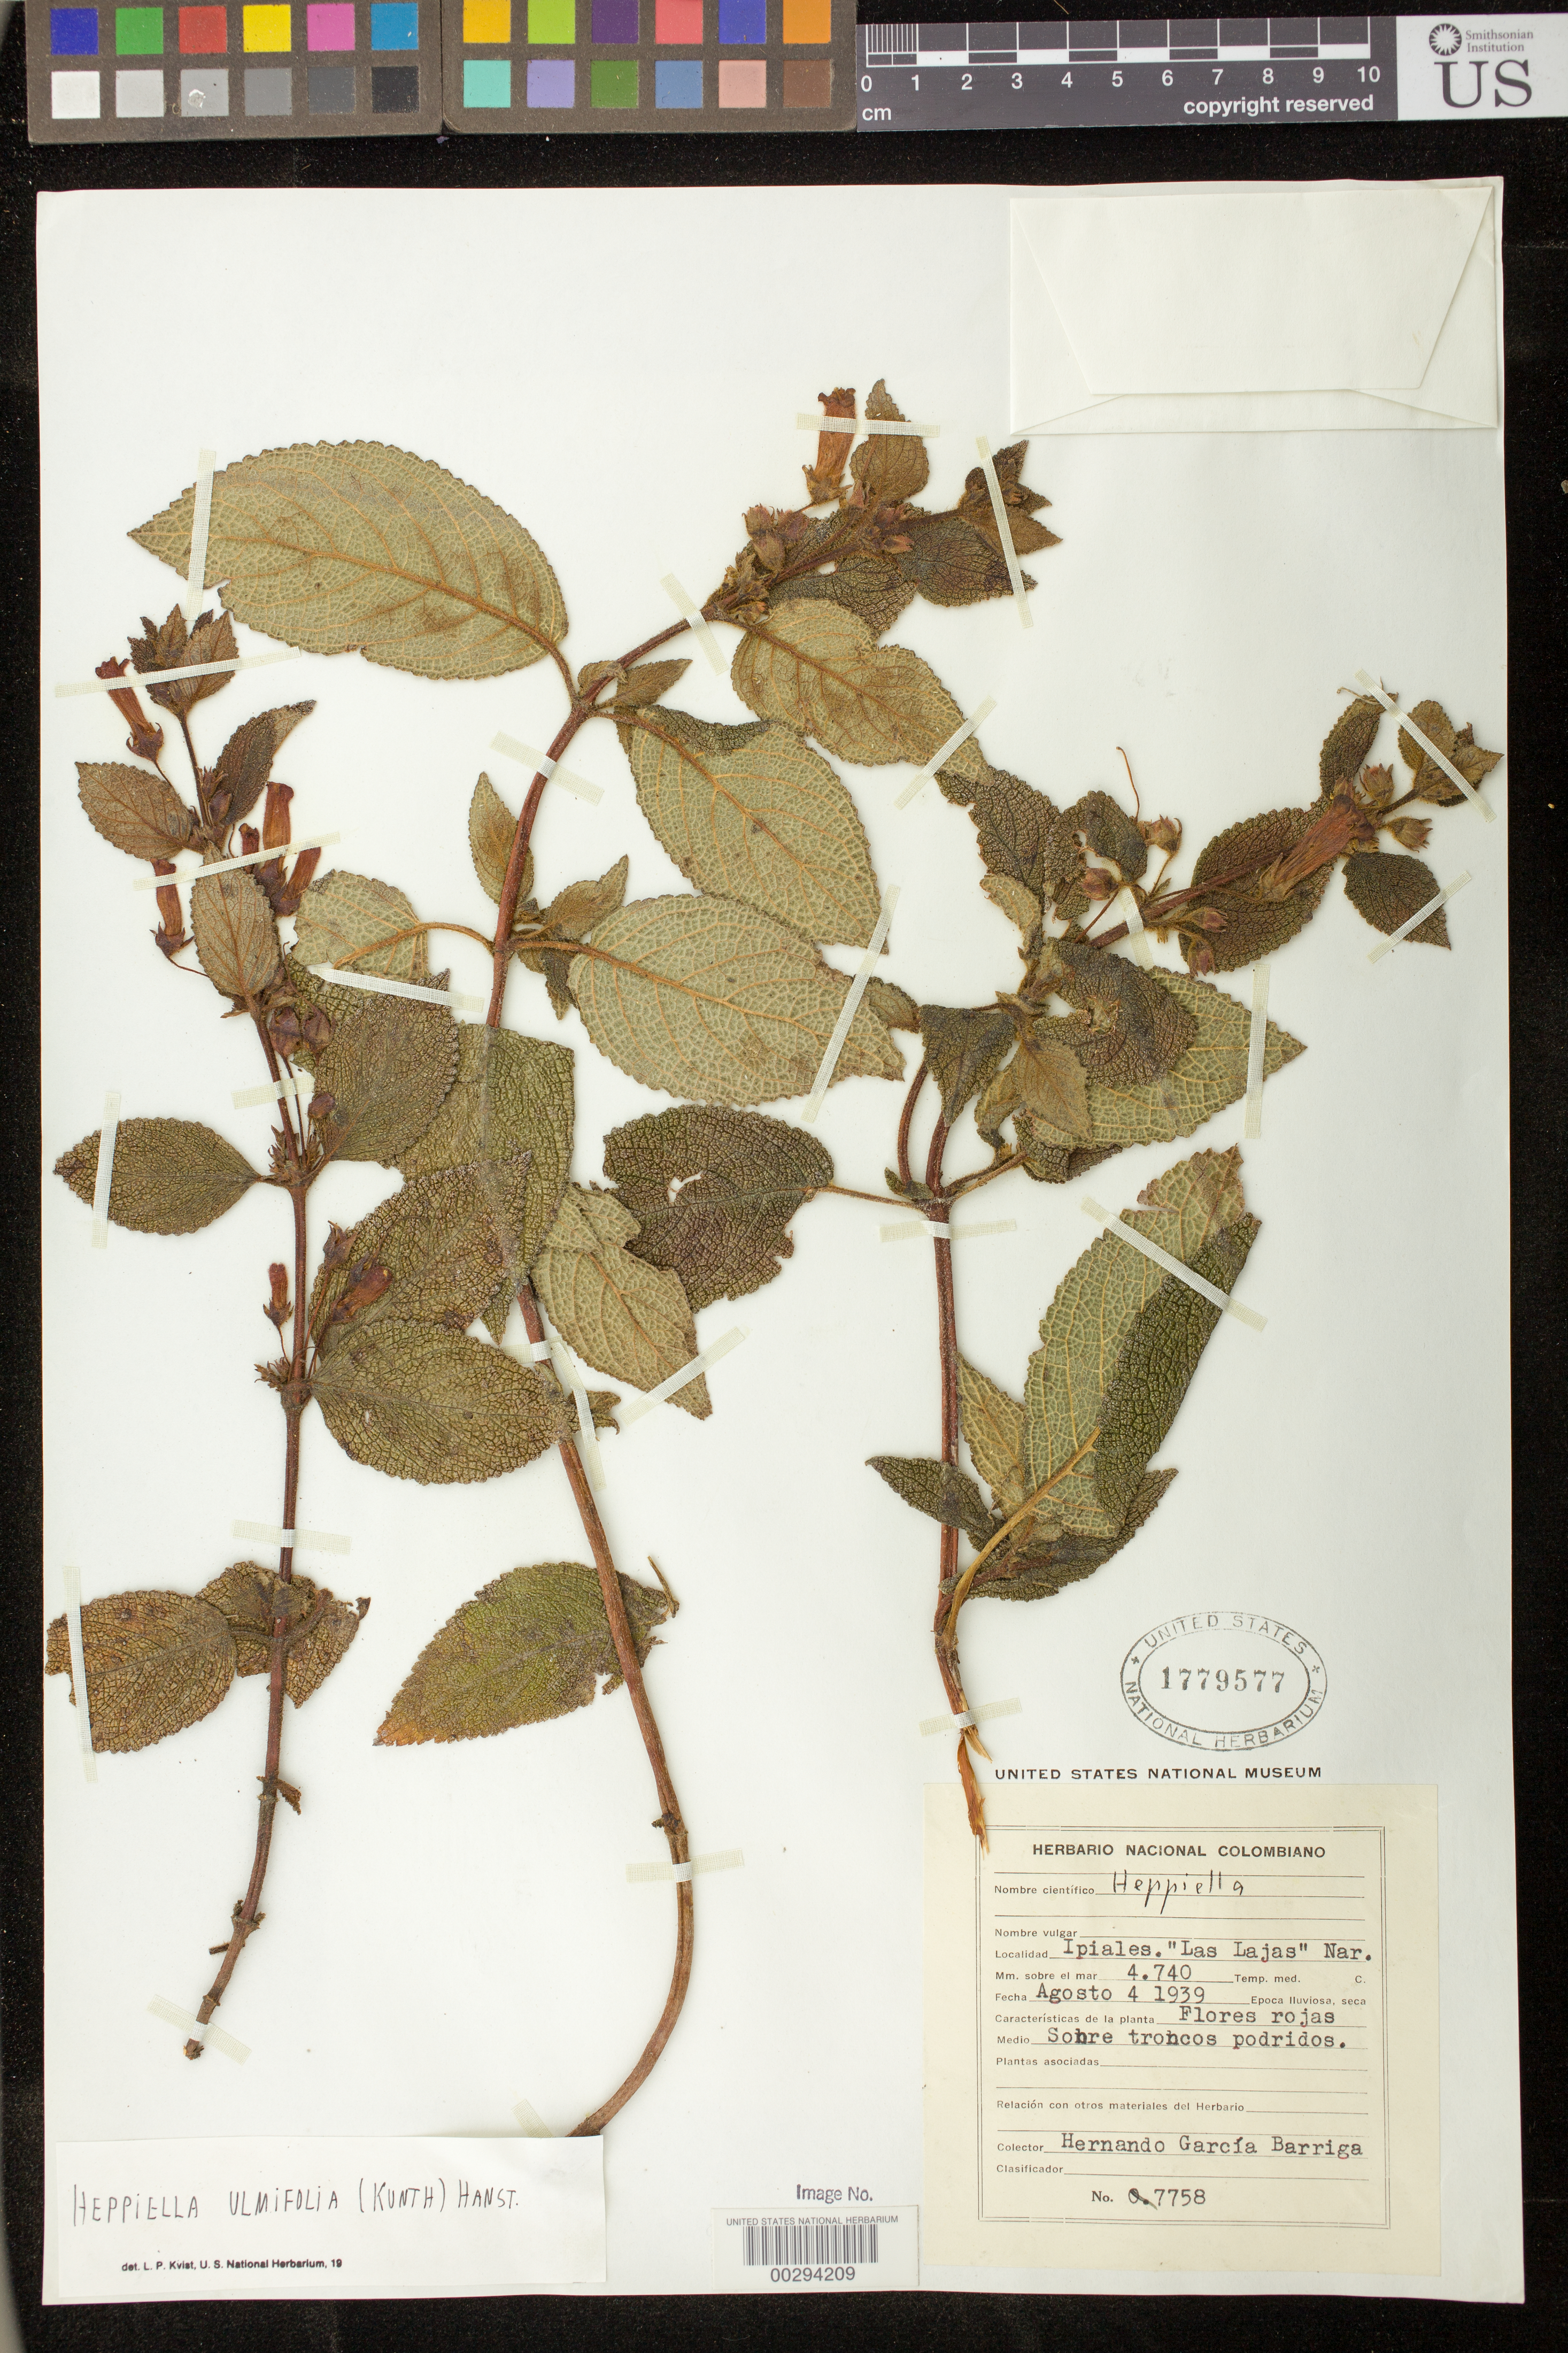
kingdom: Plantae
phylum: Tracheophyta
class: Magnoliopsida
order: Lamiales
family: Gesneriaceae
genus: Heppiella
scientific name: Heppiella ulmifolia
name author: (Kunth) Hanst.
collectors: H. García Barriga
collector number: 7758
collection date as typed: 04 Aug 1939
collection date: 1939-08-04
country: Colombia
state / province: Nariño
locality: Ipiales, "Las Lajas"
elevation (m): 4740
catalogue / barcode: US 1779577